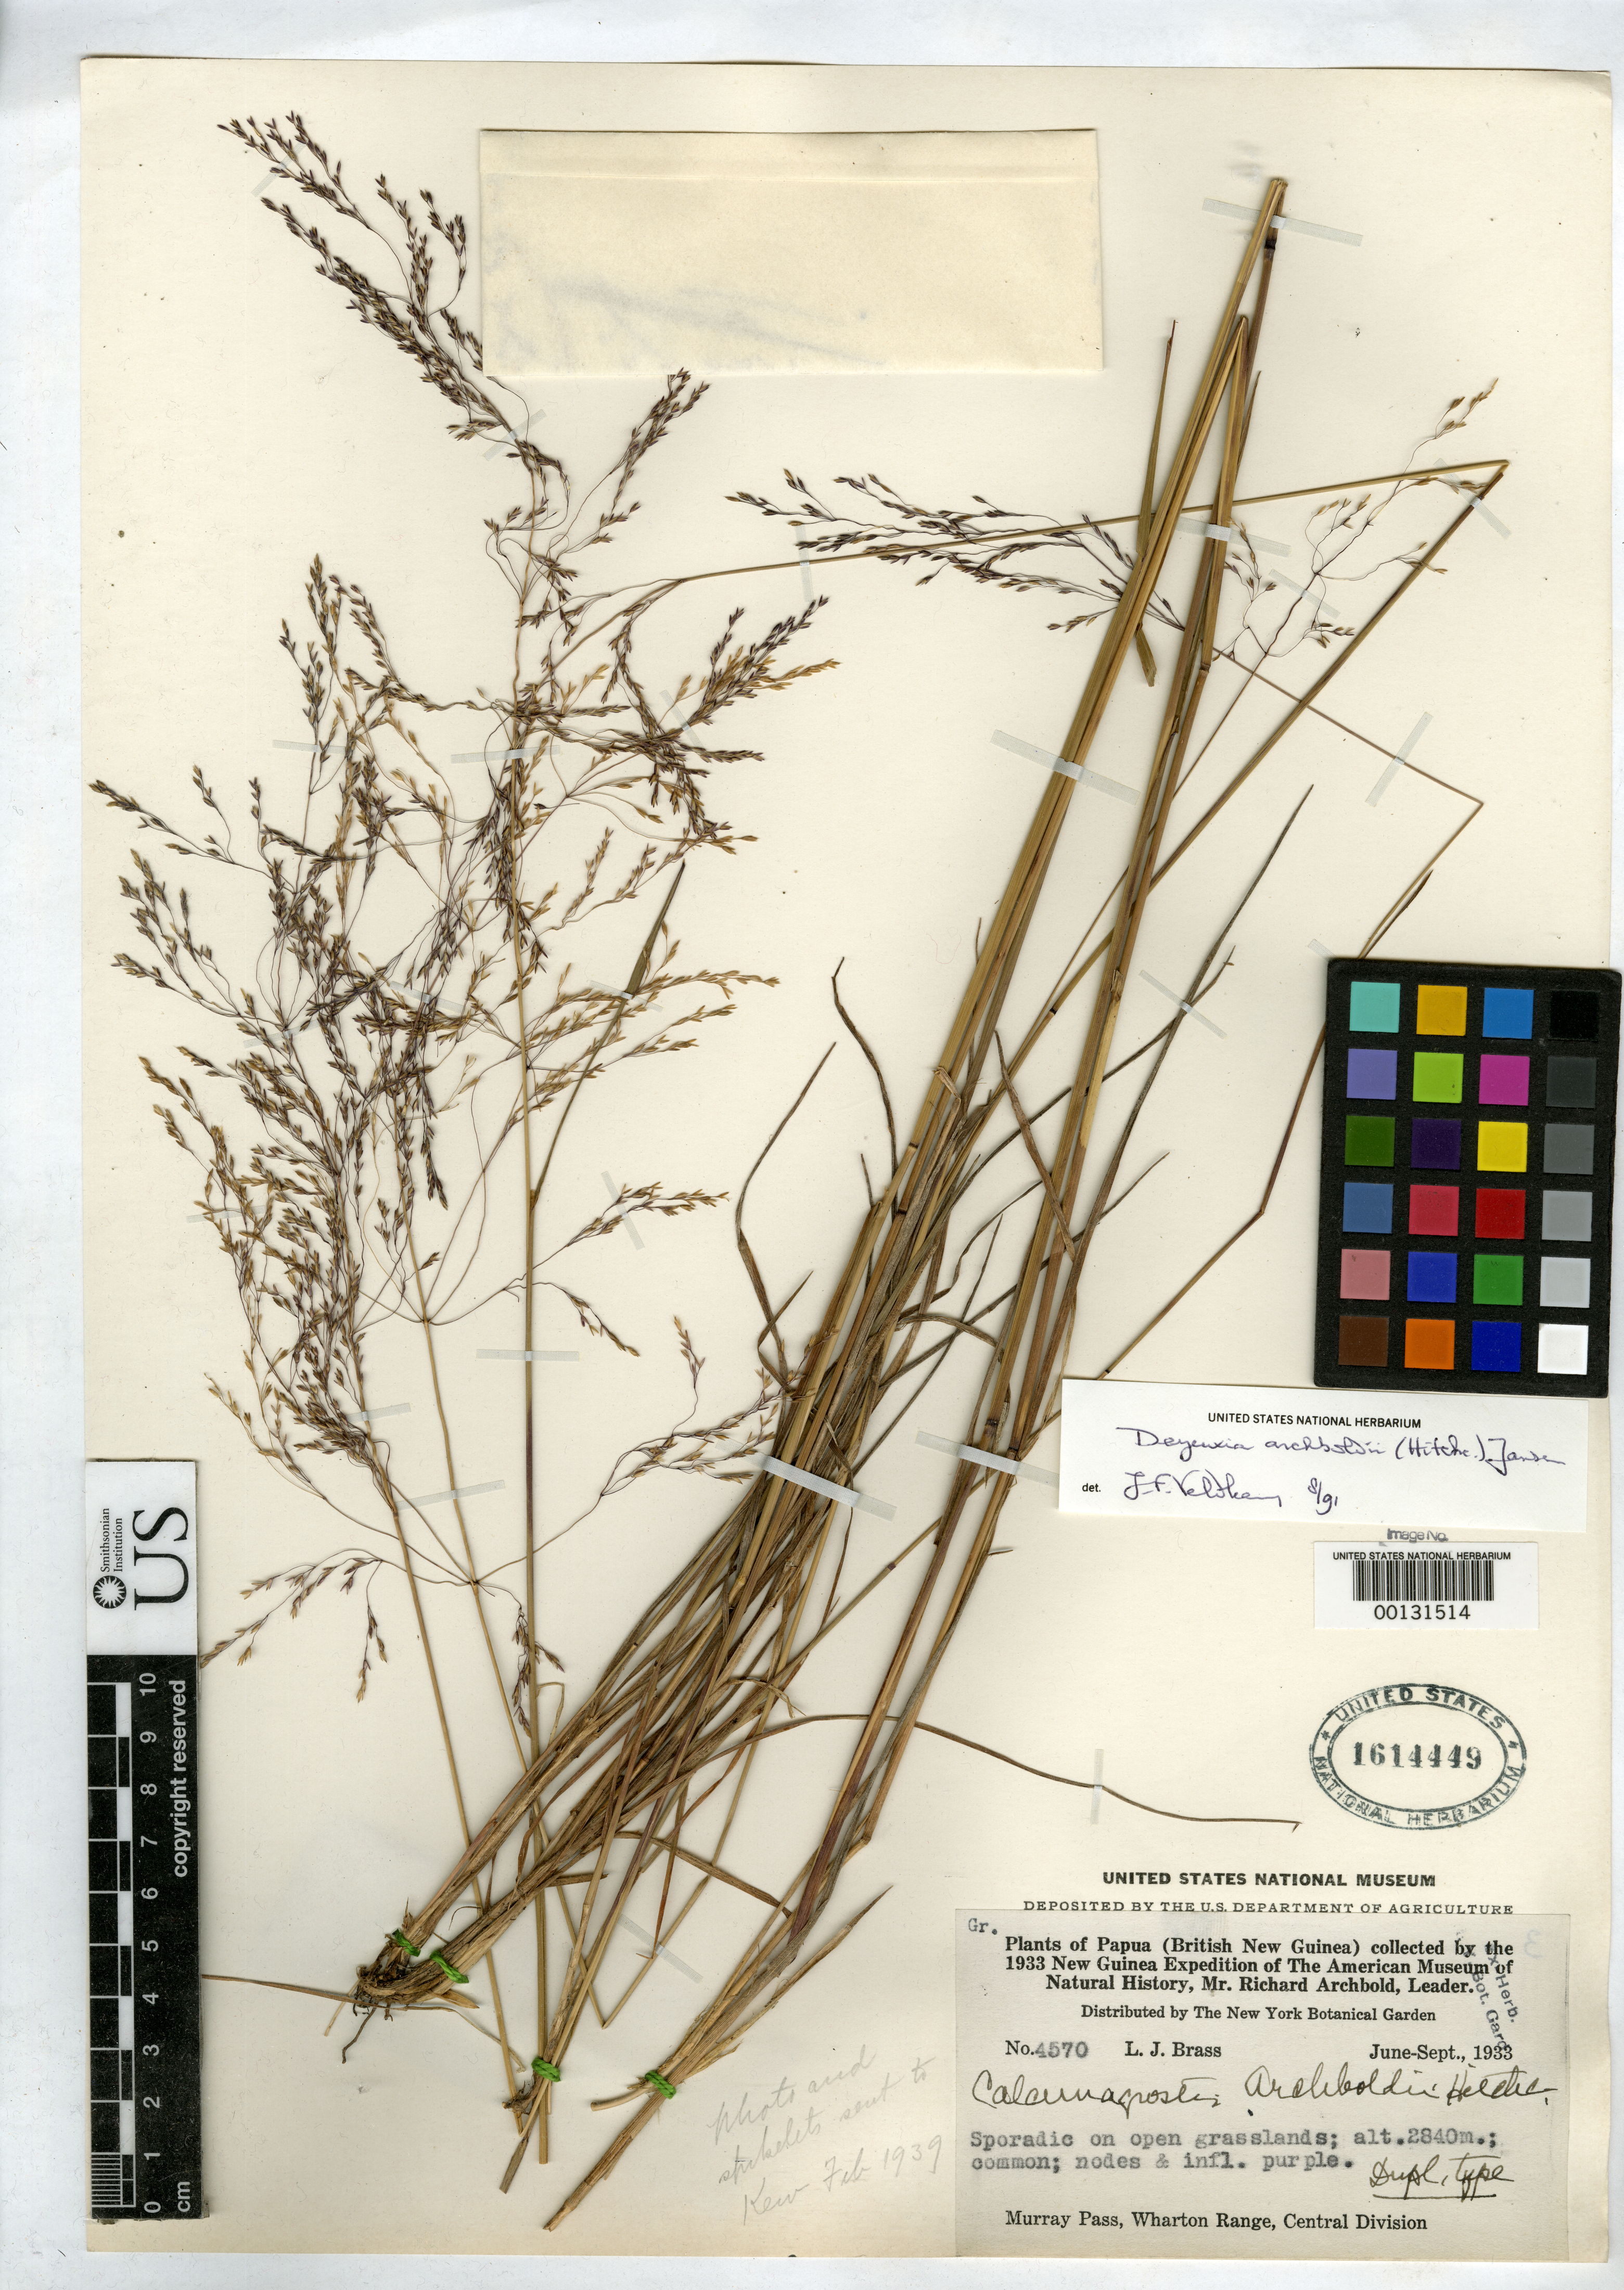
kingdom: Plantae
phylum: Tracheophyta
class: Liliopsida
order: Poales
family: Poaceae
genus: Calamagrostis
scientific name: Calamagrostis archboldii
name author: Hitchc.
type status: Isotype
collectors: L. J. Brass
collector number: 4570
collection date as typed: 20 Jul 1933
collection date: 1933-07-20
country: Papua New Guinea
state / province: Central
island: New Guinea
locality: Murray Pass, Wharton Range.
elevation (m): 2840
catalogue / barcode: US 1614449